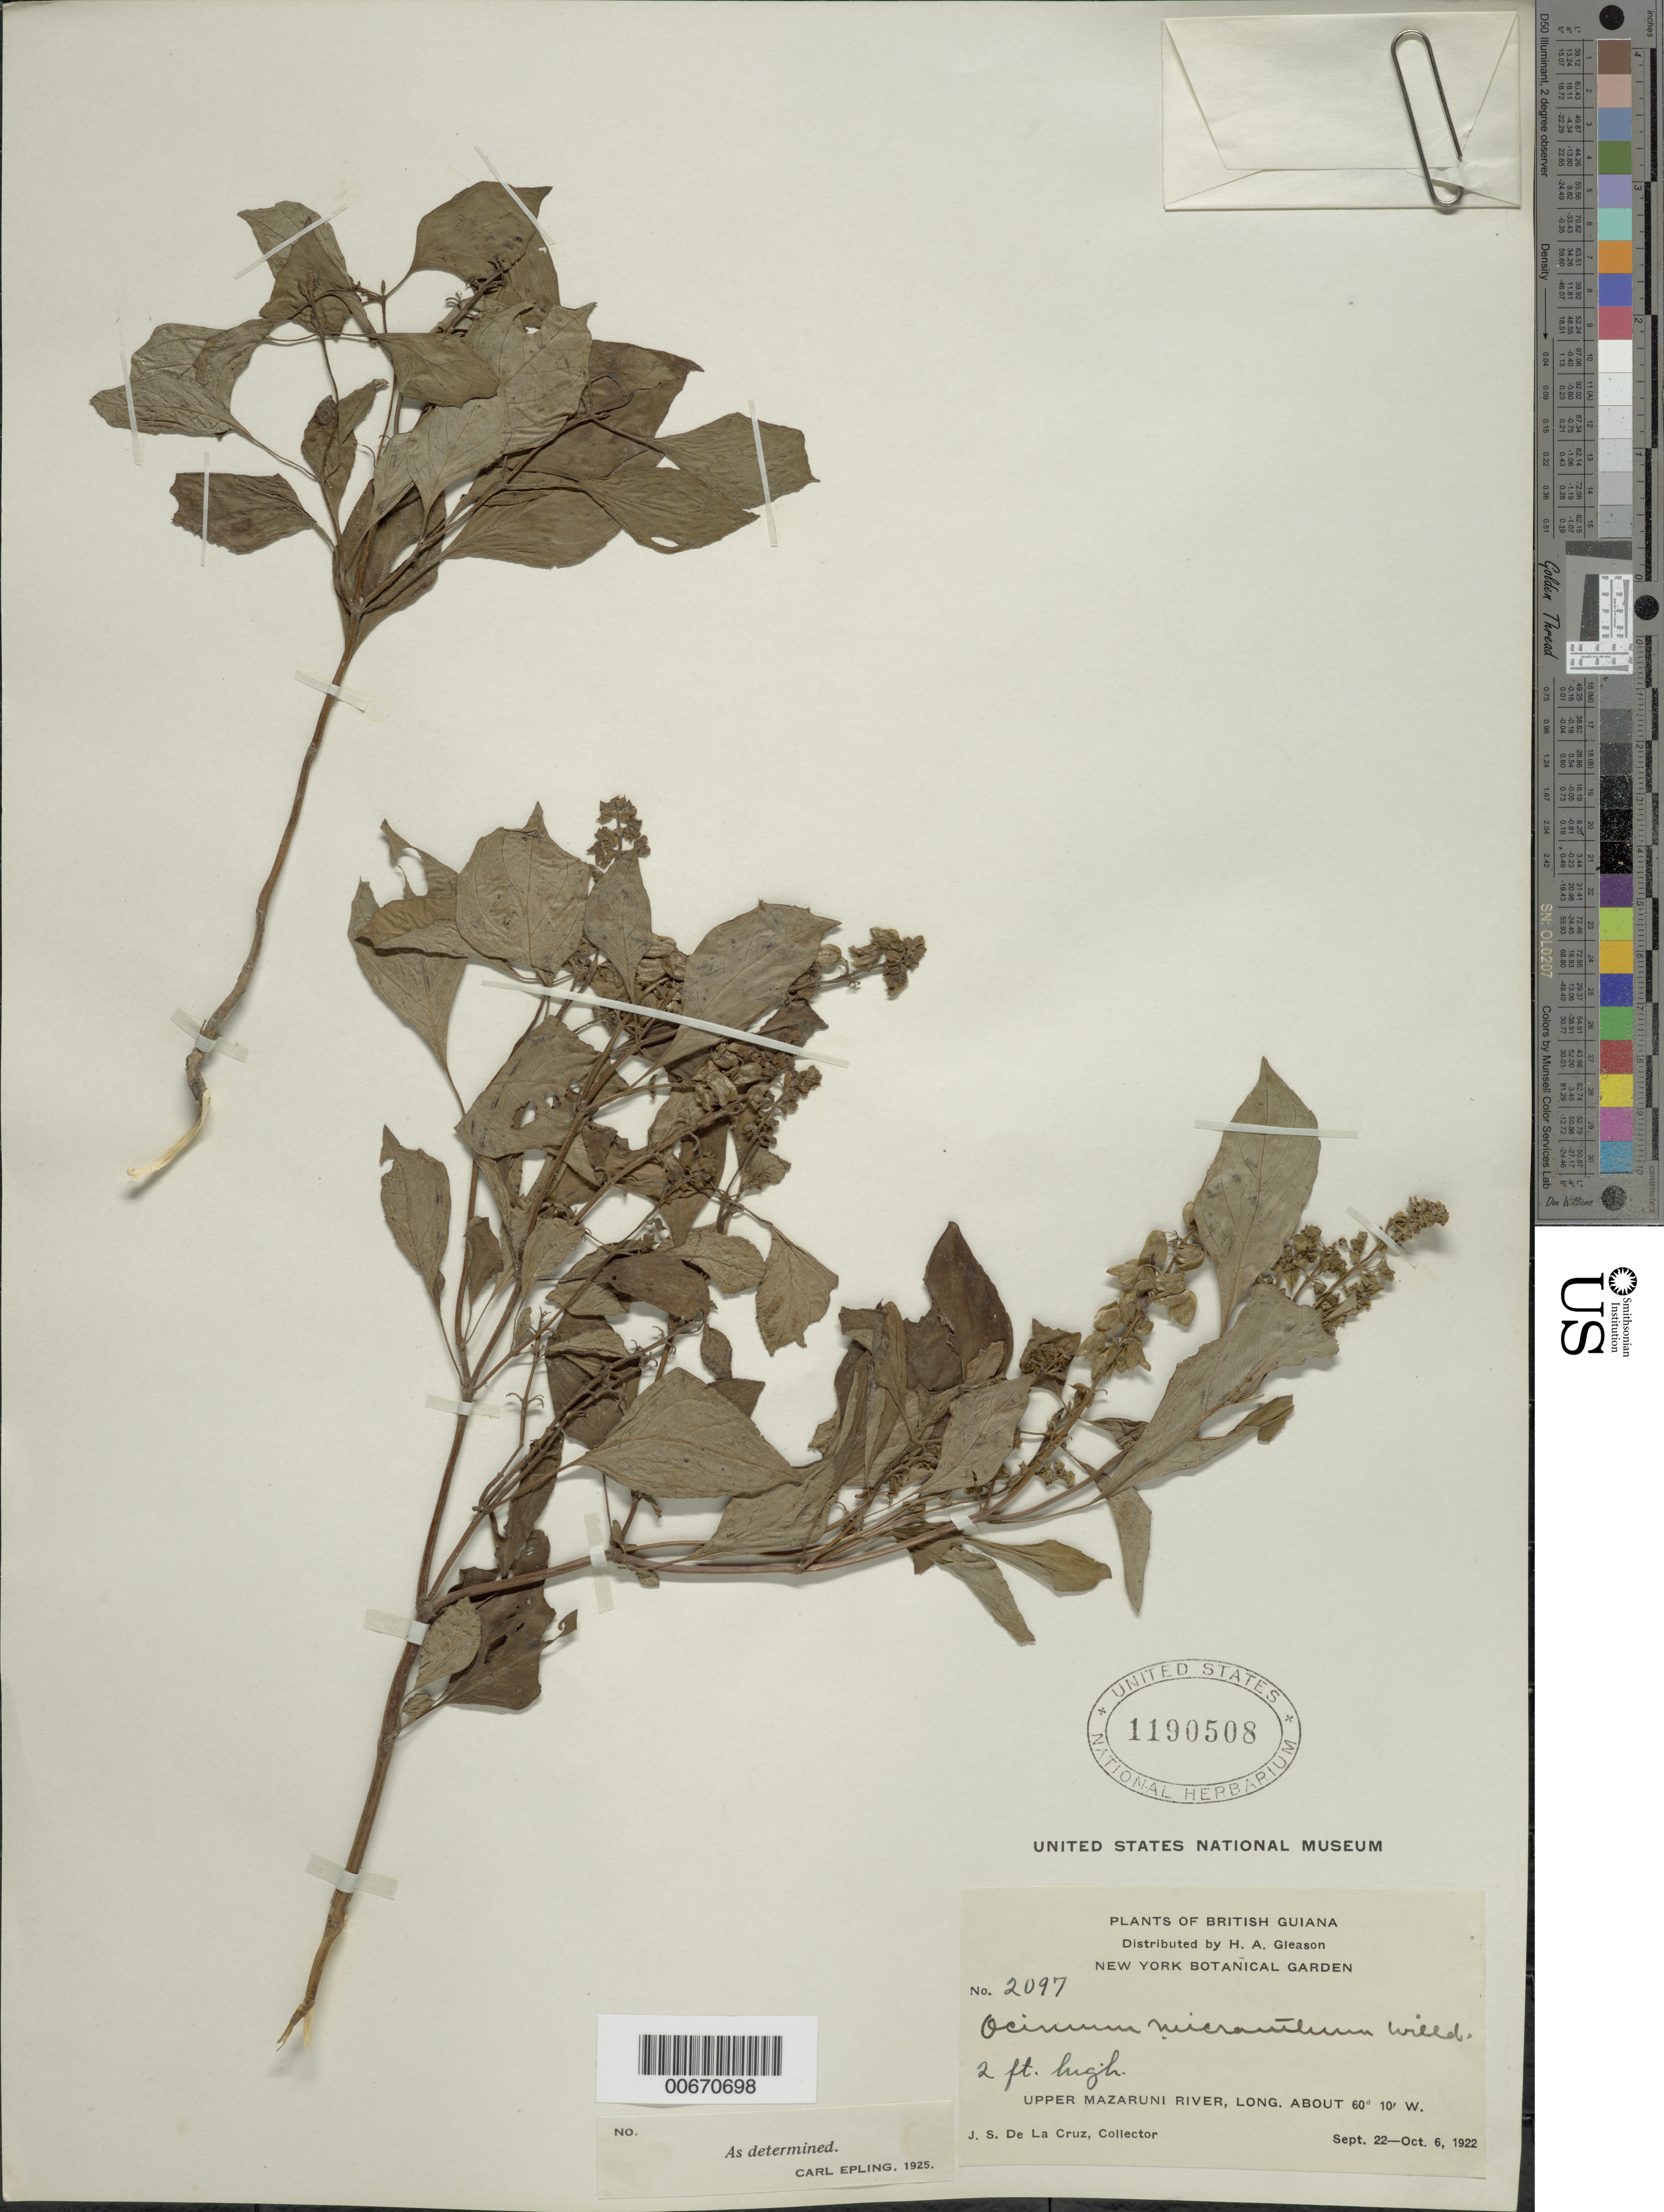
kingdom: Plantae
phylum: Tracheophyta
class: Magnoliopsida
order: Lamiales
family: Lamiaceae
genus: Ocimum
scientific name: Ocimum micranthum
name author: Willd.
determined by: Epling, C. C.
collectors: J. S. de la Cruz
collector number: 2097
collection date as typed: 22-Sep-22 to 6-Oct-22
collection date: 1922-09-22/1922-10-06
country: Guyana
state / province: Cuyuni-Mazaruni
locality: Upper Mazaruni R.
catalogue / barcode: US 1190508